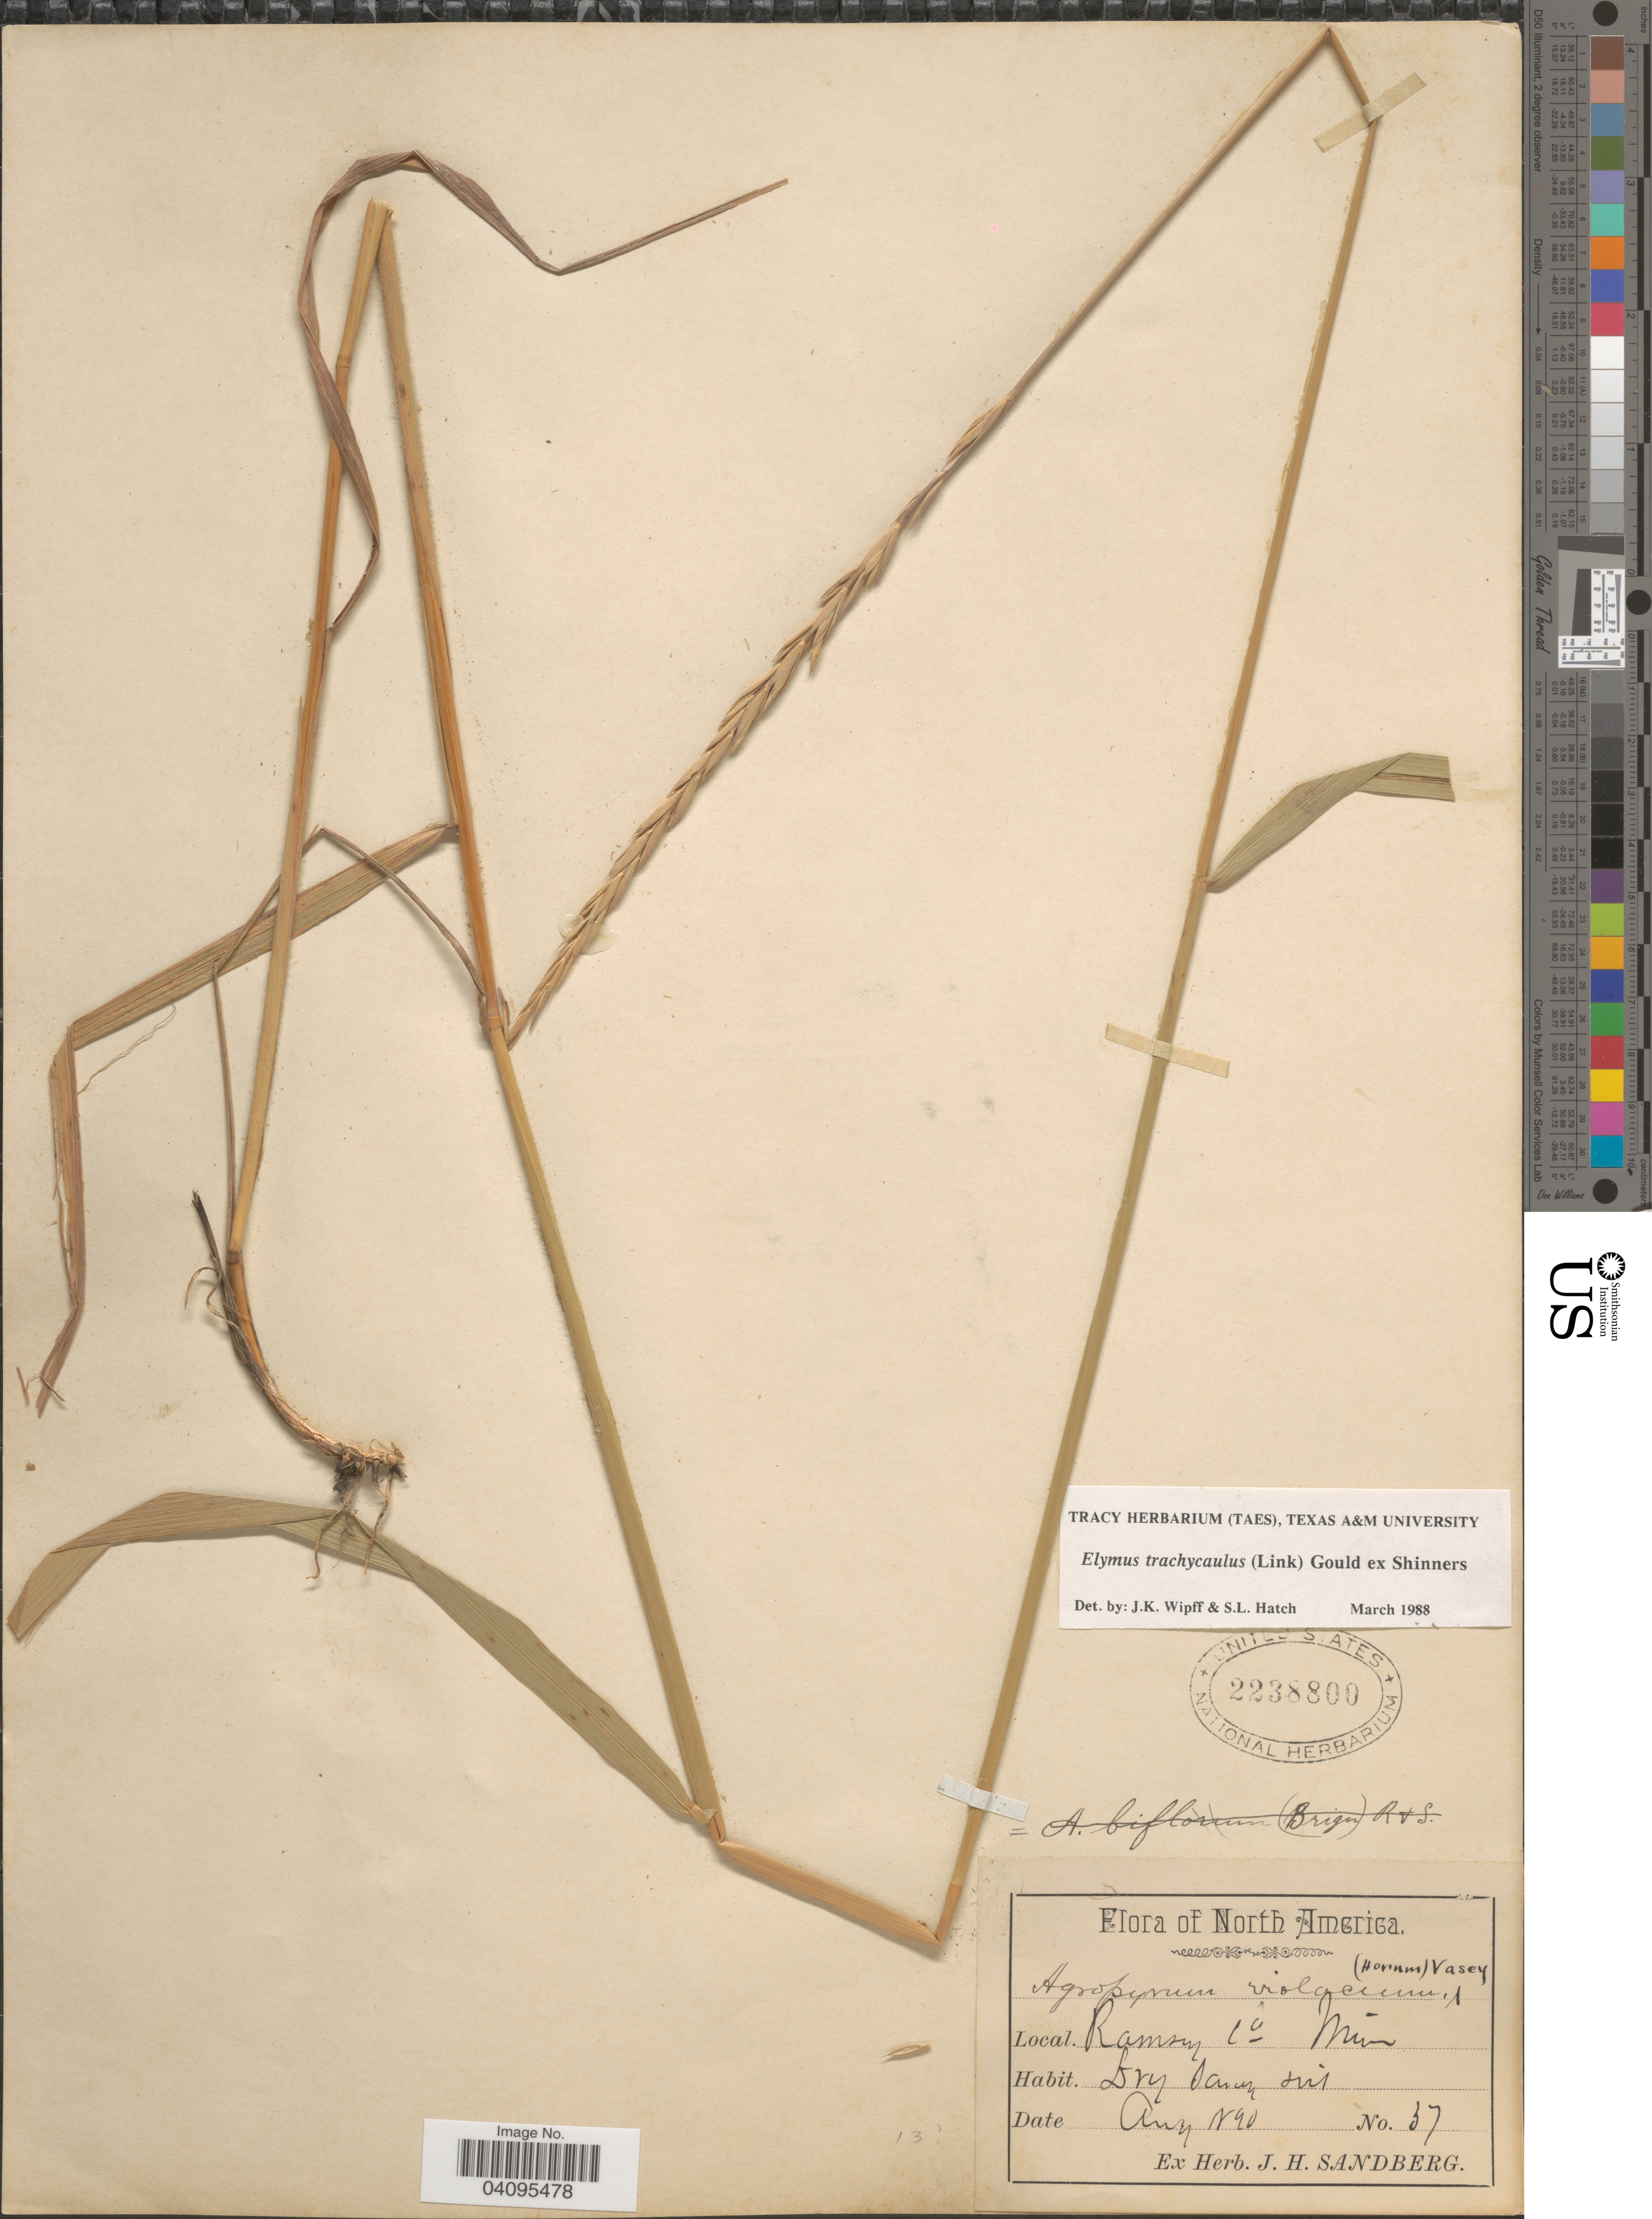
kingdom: Plantae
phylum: Tracheophyta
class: Liliopsida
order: Poales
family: Poaceae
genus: Elymus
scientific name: Elymus trachycaulus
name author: (Link) Gould ex Shinners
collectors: ex. herb. J. H. Sandberg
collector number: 37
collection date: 1890-08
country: United States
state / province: Minnesota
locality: Ramsey Co.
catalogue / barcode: US 2238800